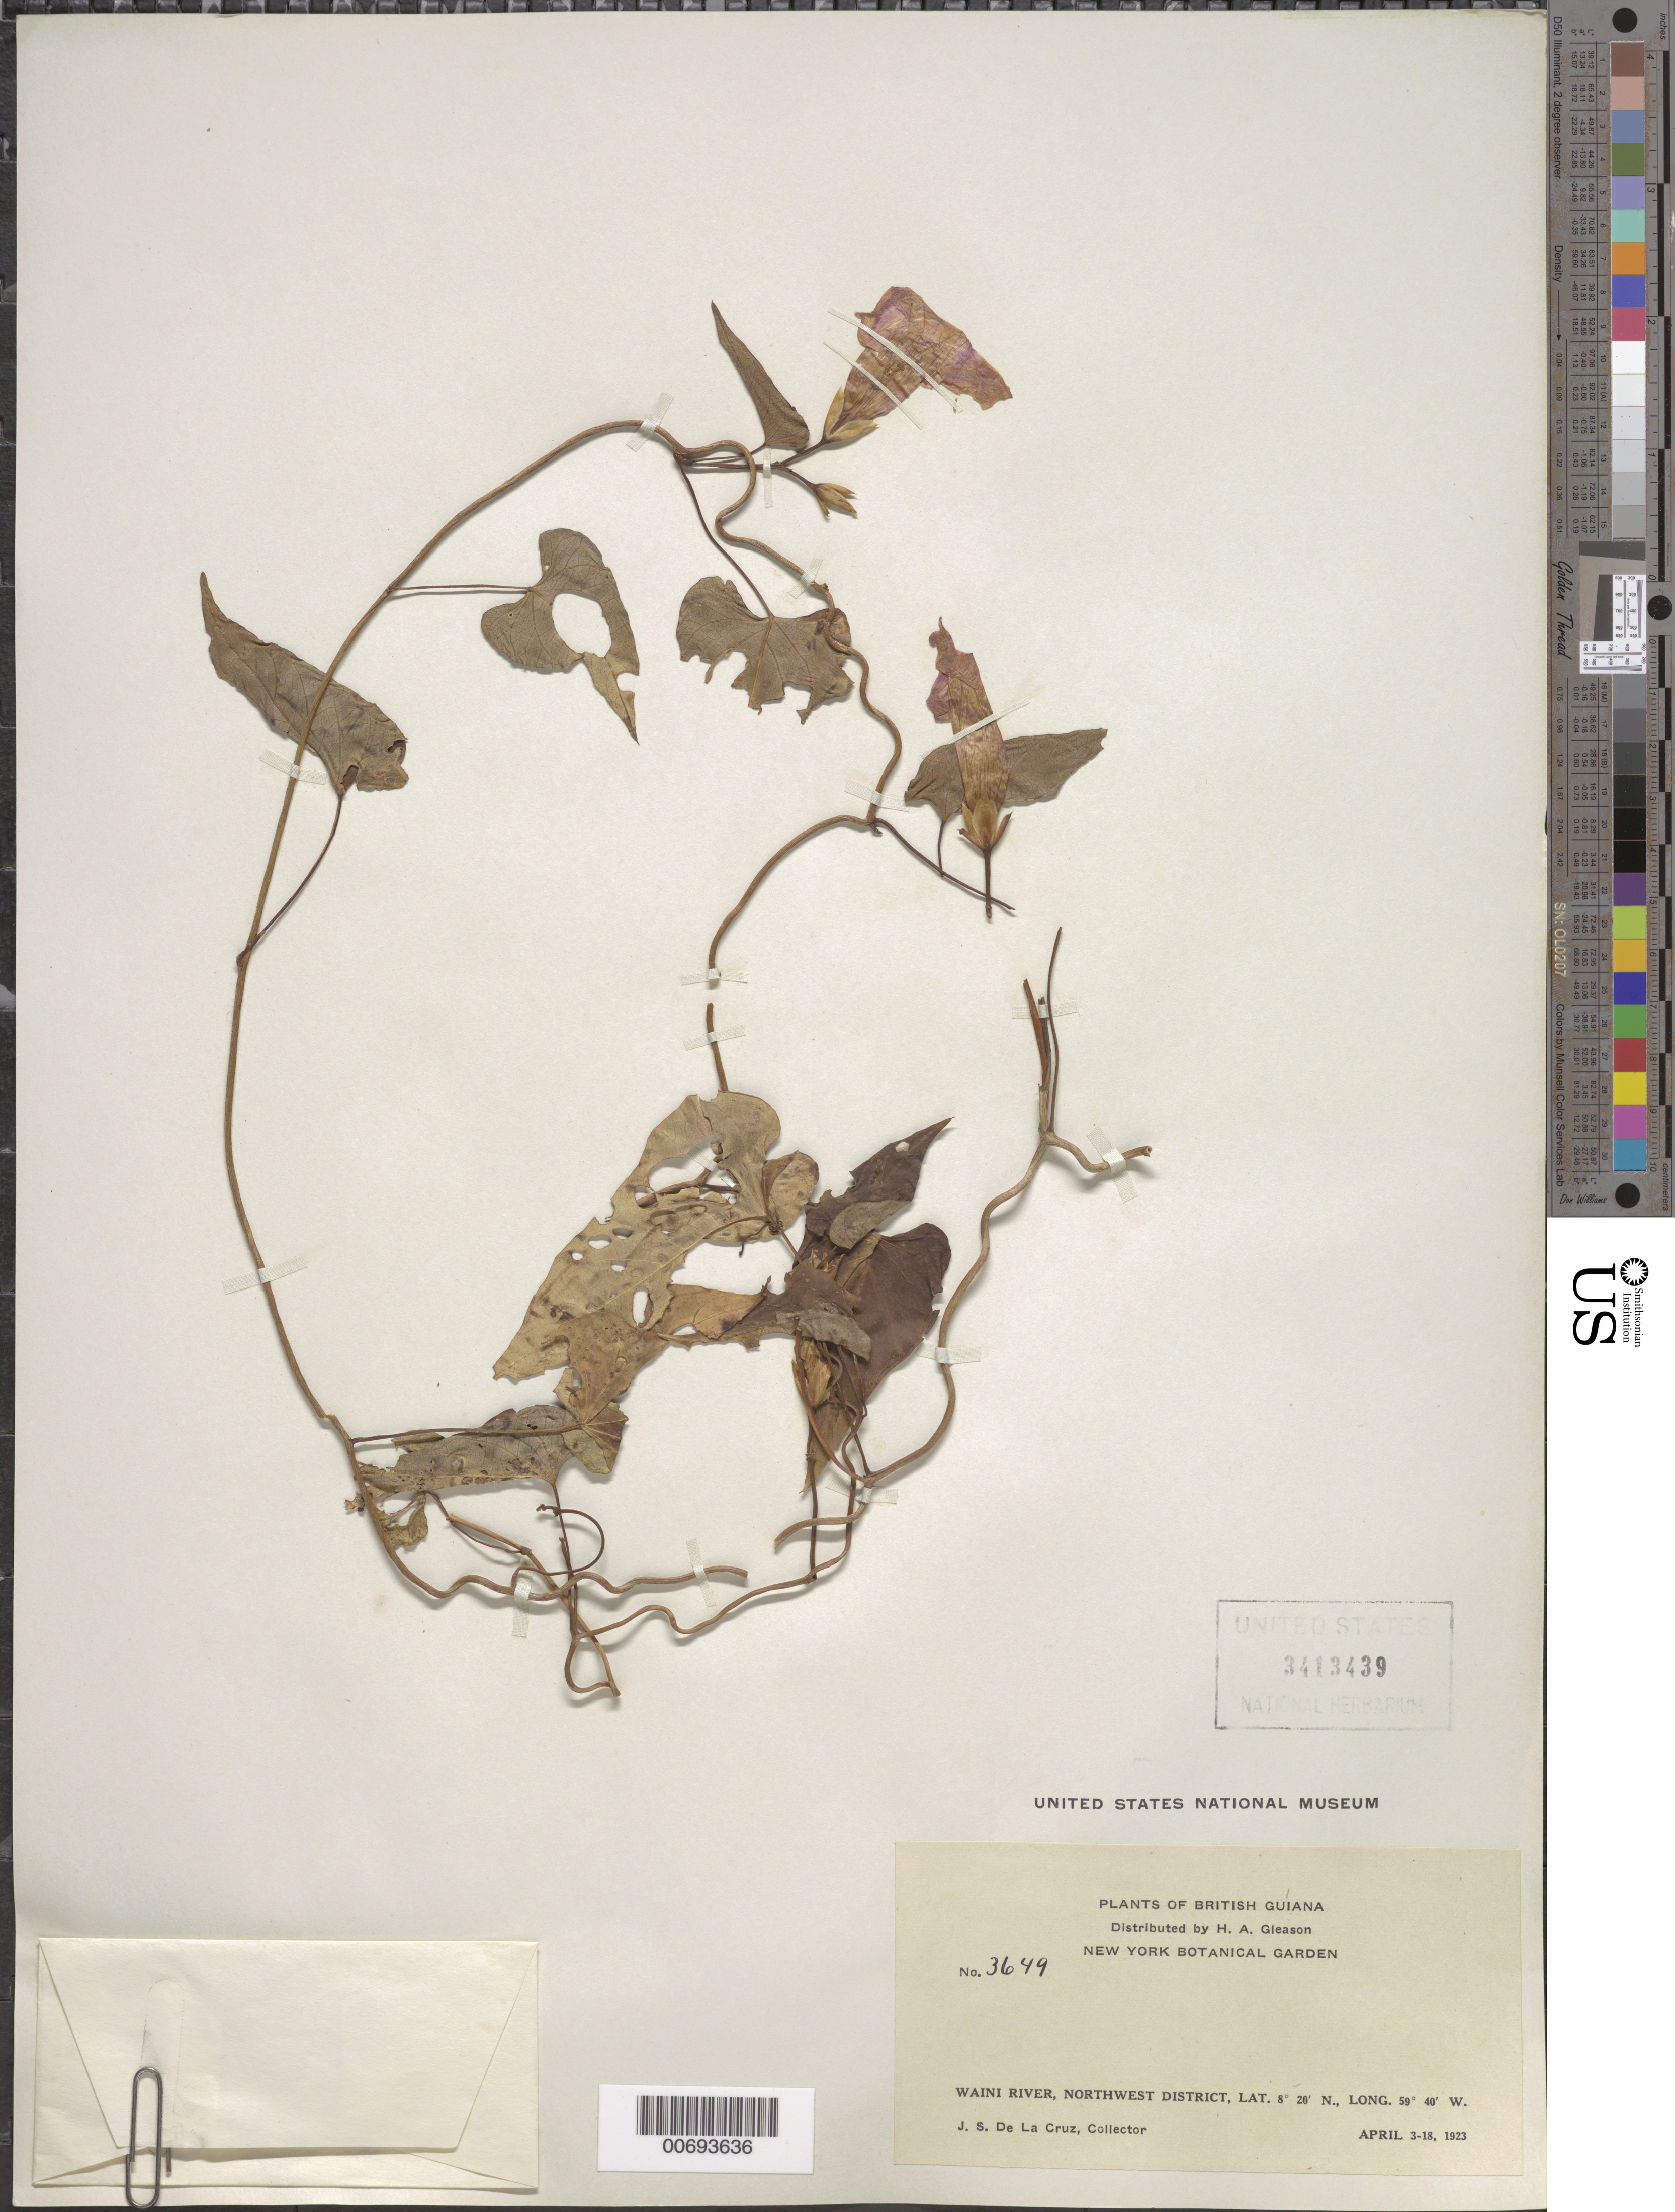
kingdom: Plantae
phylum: Tracheophyta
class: Magnoliopsida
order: Solanales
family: Convolvulaceae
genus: Ipomoea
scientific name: Ipomoea tiliacea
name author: (Willd.) Choisy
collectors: J. S. de la Cruz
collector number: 3649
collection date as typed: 3-Apr-23 to 18-Apr-23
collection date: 1923-04-03/1923-04-18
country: Guyana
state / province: Barima-Waini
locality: Waini R., NW District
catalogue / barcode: US 3413439